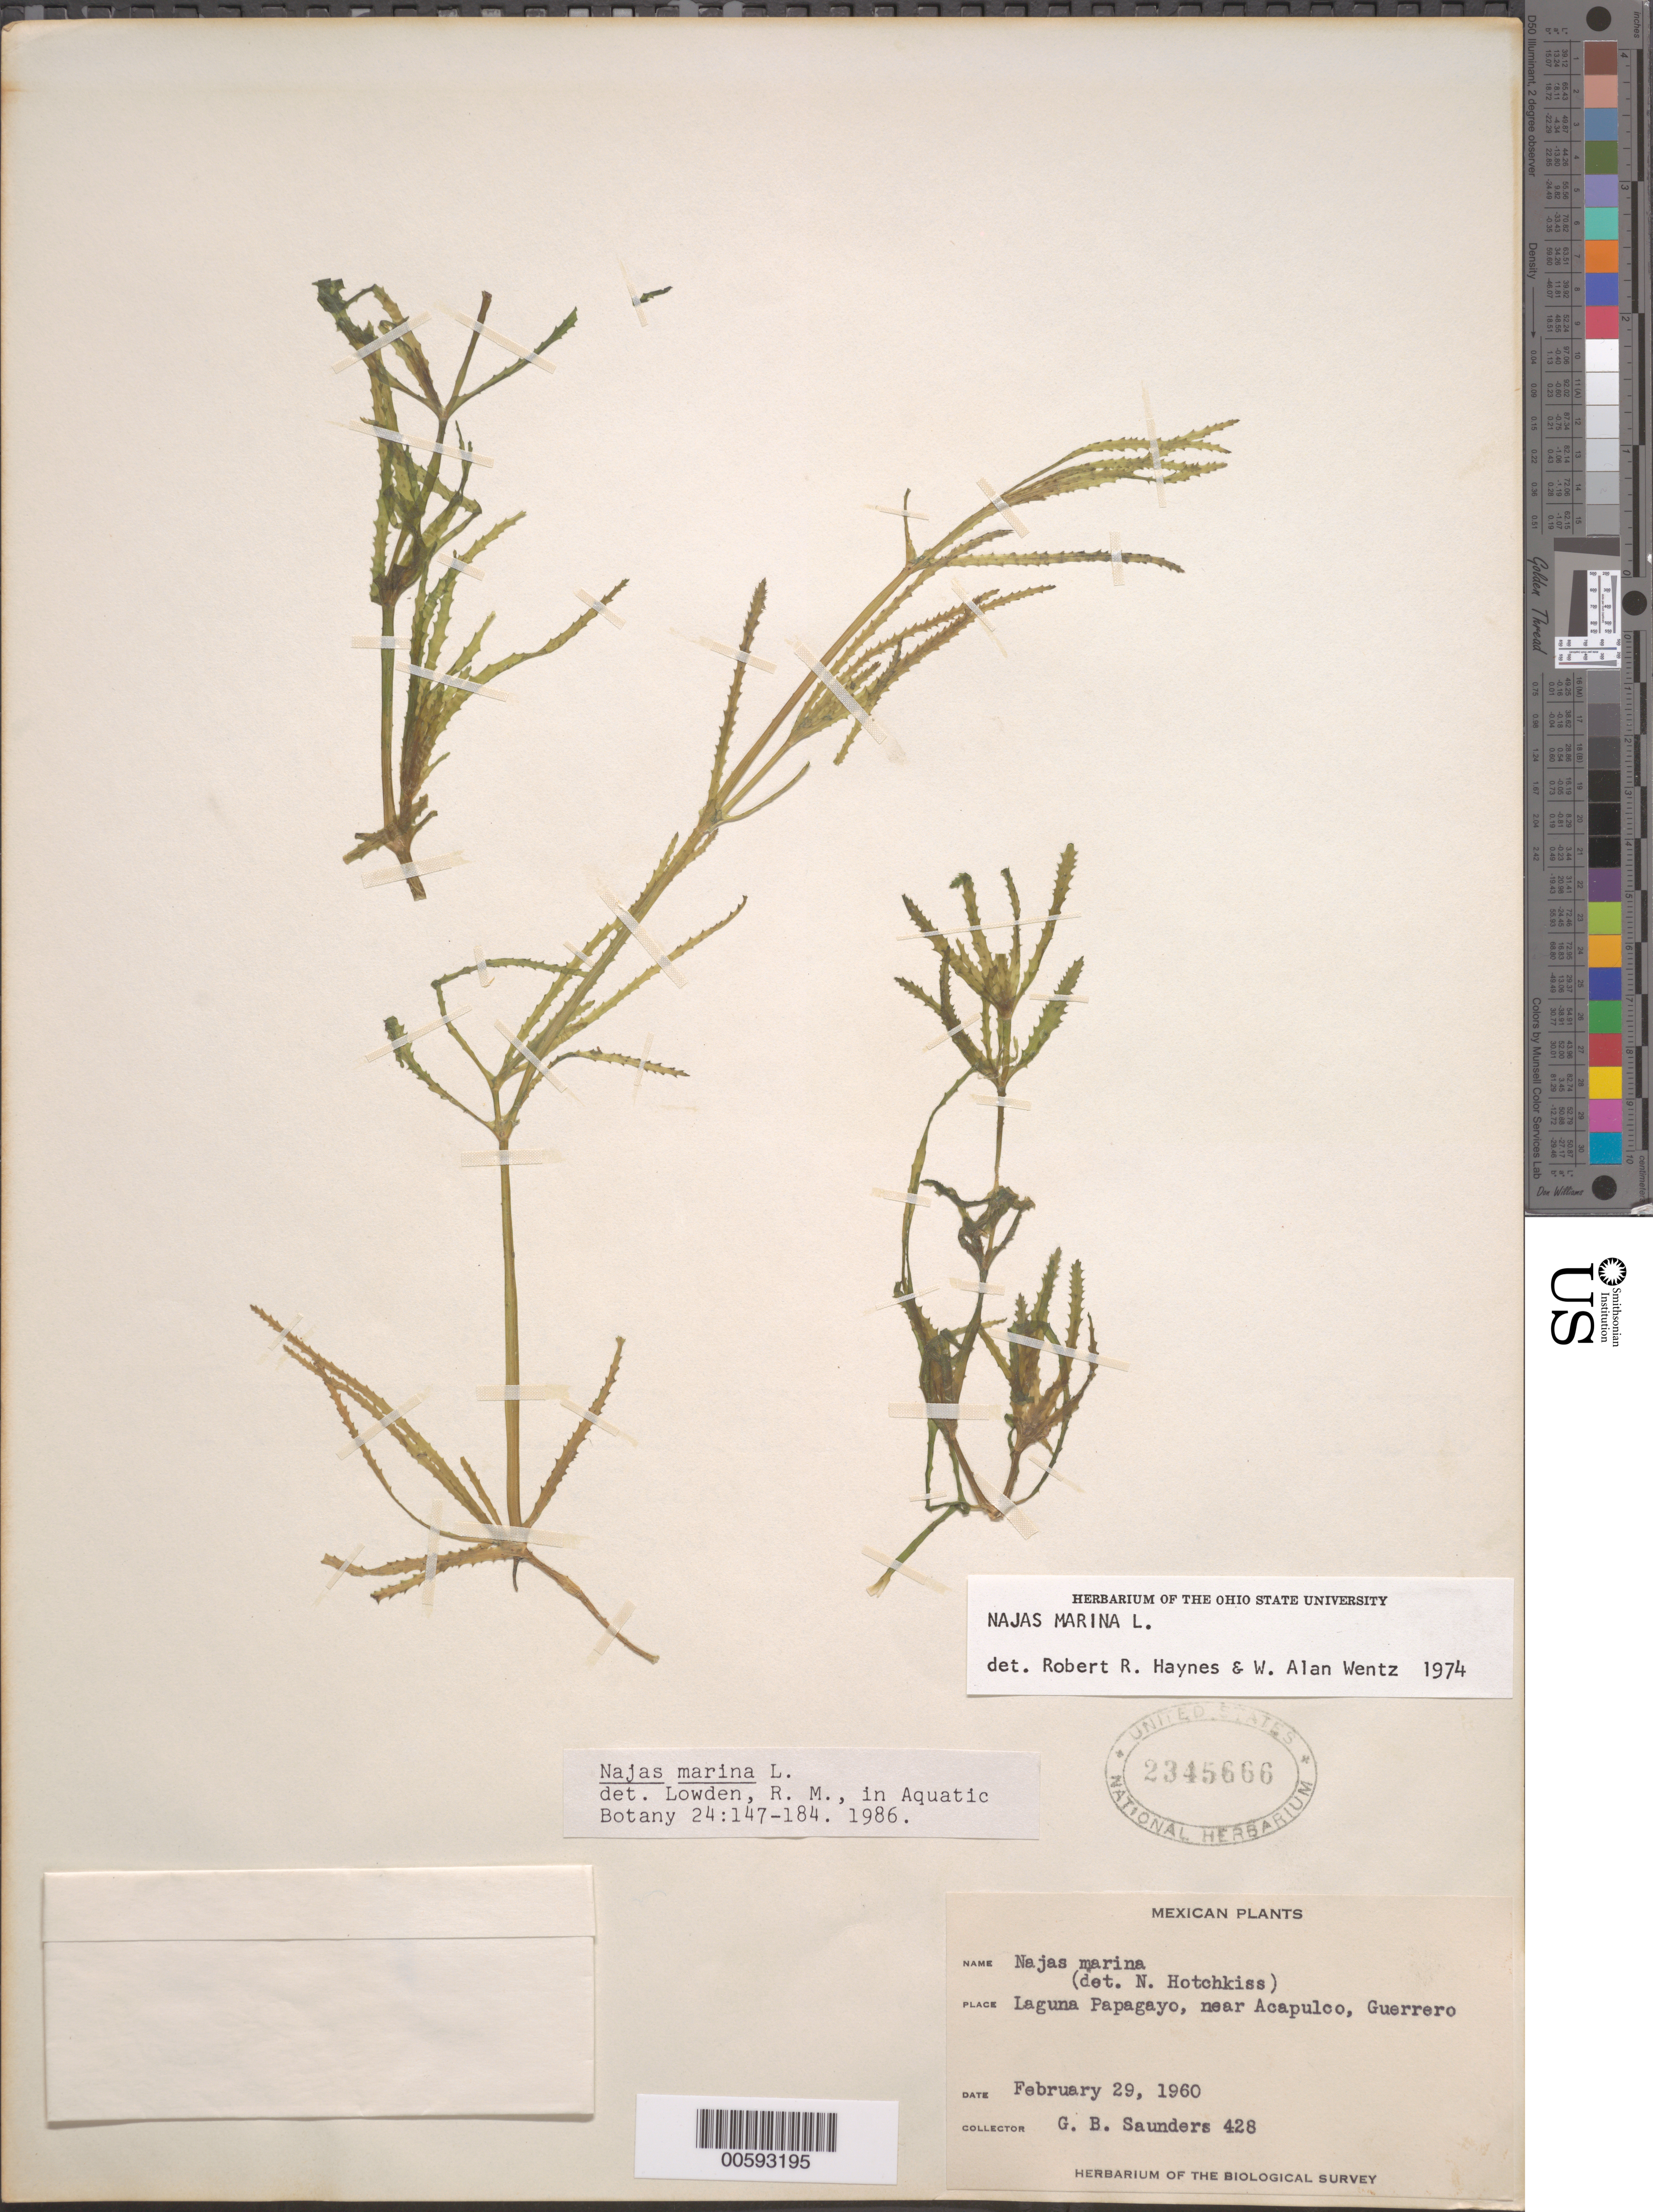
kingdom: Plantae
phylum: Tracheophyta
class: Liliopsida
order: Alismatales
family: Hydrocharitaceae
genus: Najas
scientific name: Najas marina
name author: L.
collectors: G. B. Saunders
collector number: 428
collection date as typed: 29 Feb 1960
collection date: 1960-02-29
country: Mexico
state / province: Guerrero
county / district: Acapulco de Juárez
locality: Laguna Papagayo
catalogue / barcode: US 2345666